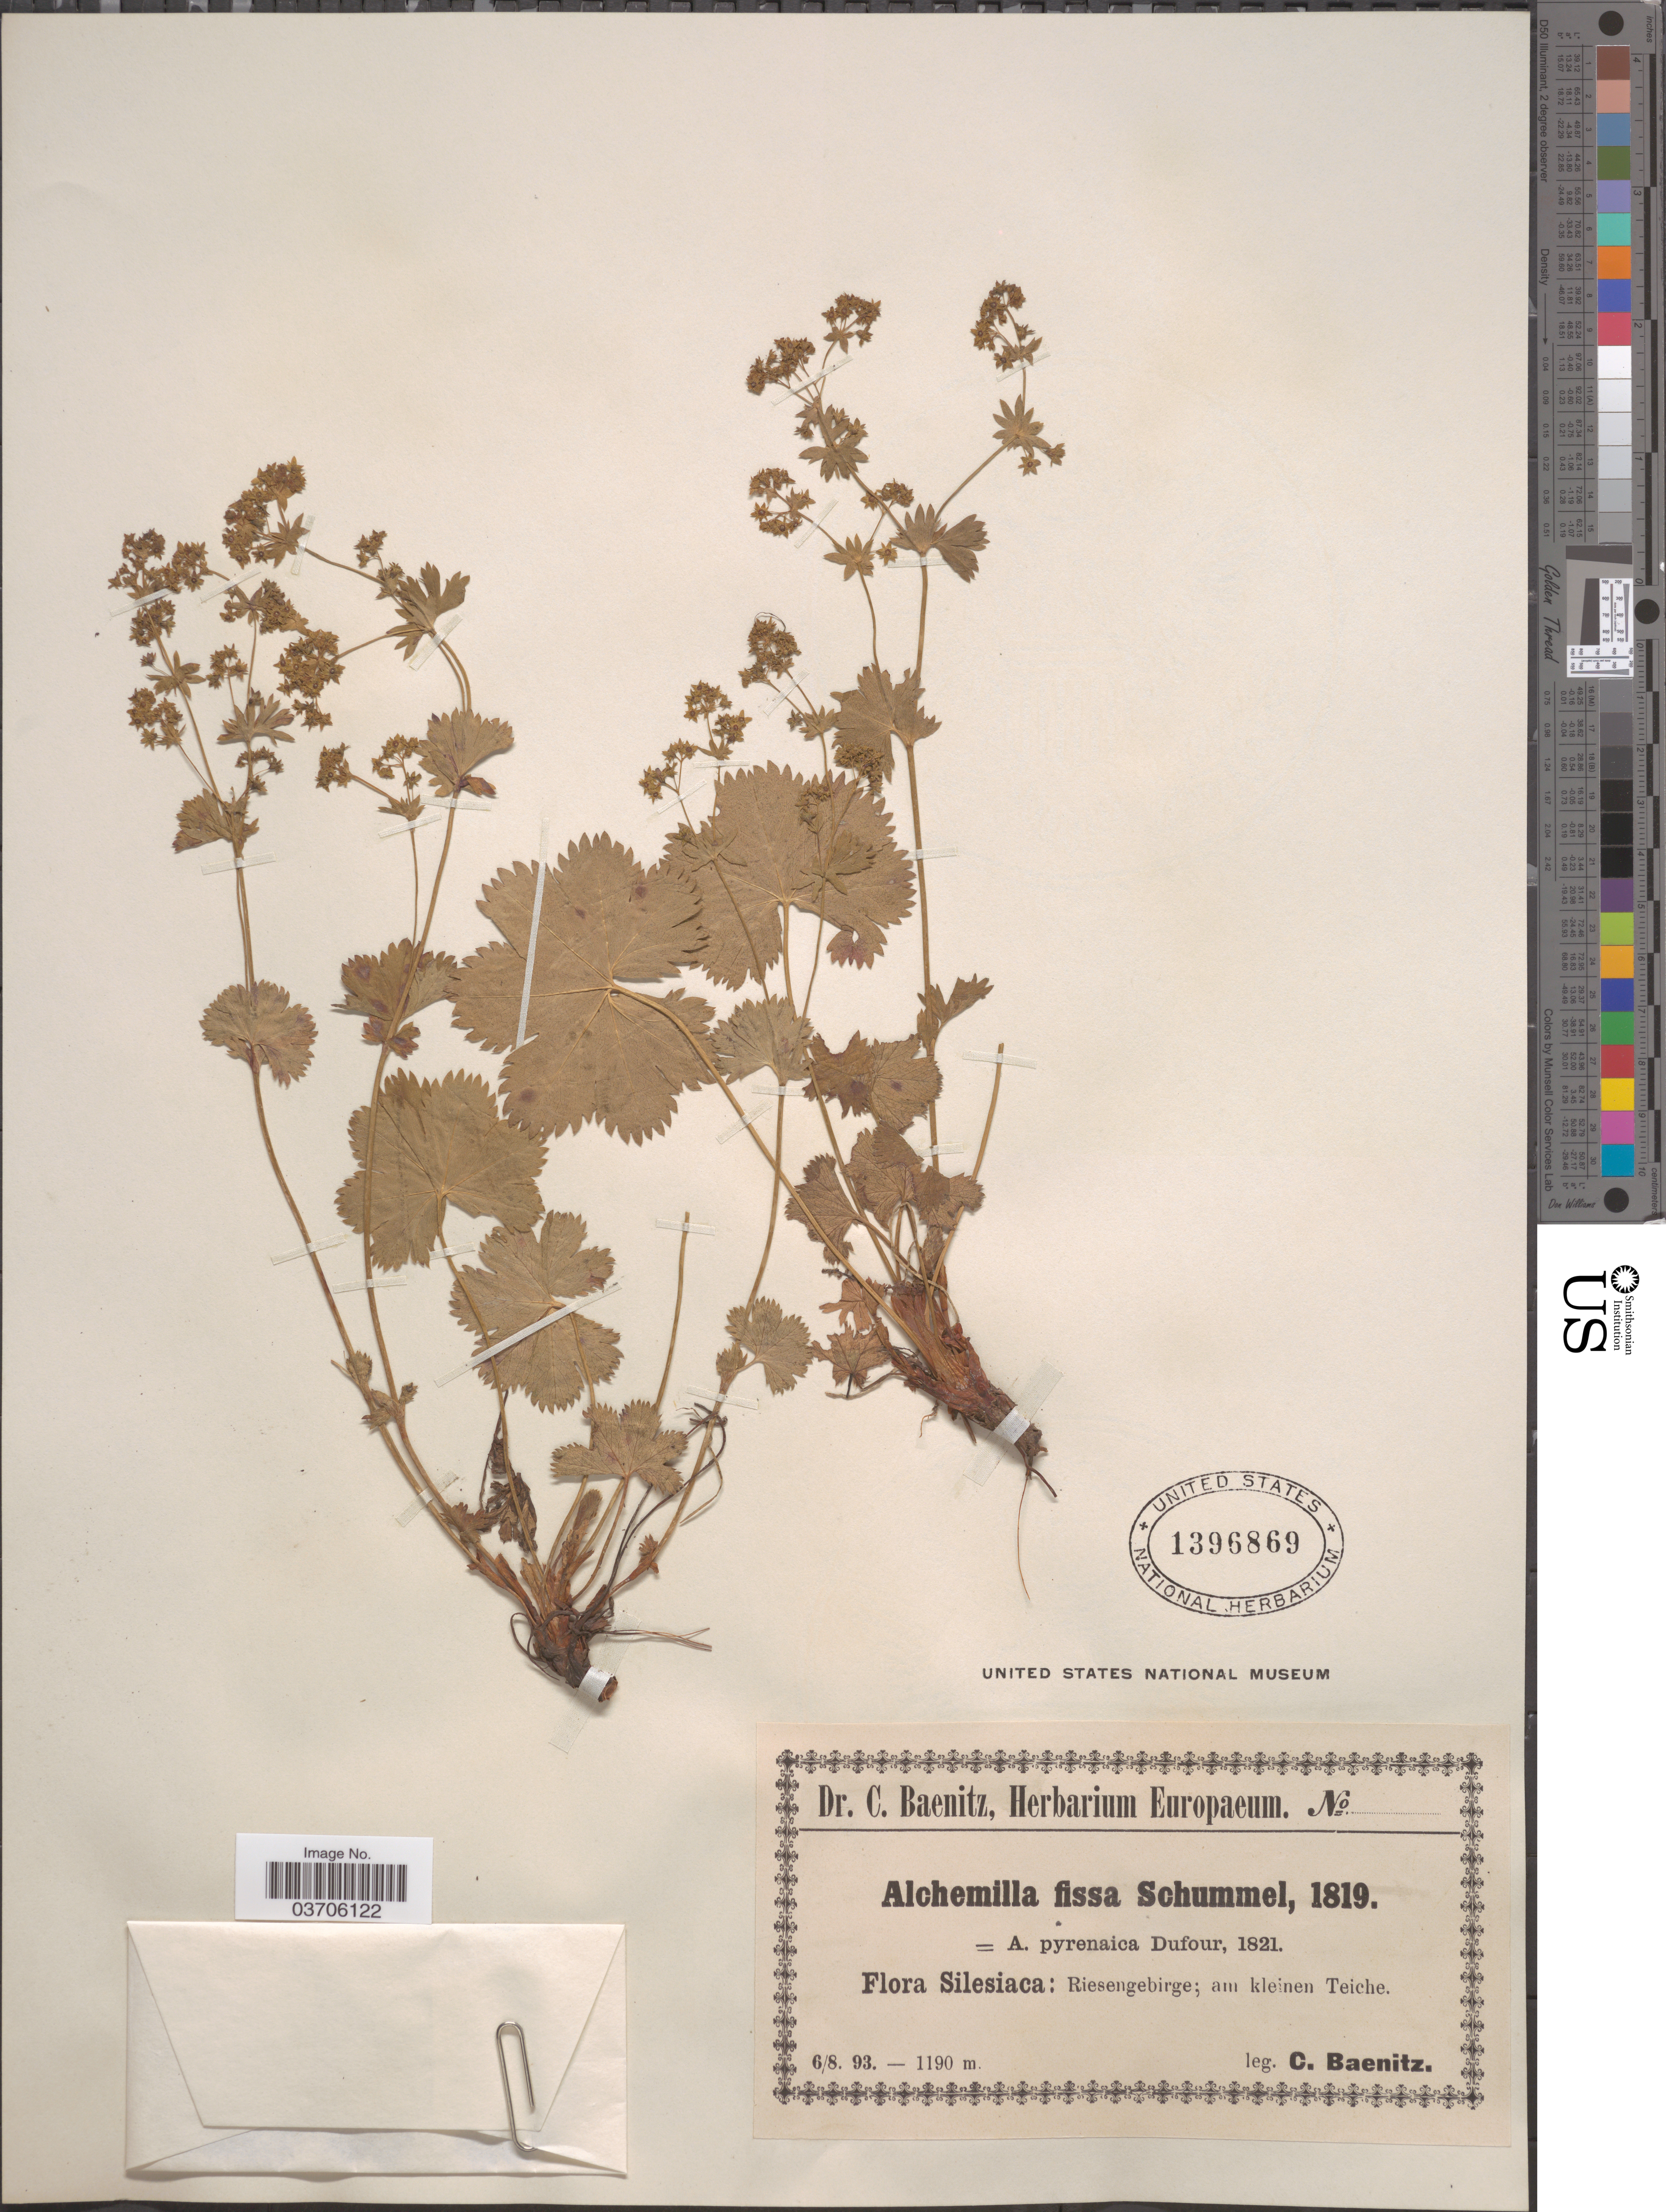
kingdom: Plantae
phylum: Tracheophyta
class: Magnoliopsida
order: Rosales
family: Rosaceae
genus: Alchemilla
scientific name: Alchemilla fissa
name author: Schum. ex Sturm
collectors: C. G. Baenitz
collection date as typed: Transcribed d/m/y: 6/8/93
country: Poland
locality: Silesiaca: Riesengebirge; am kleinen Teiche.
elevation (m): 1190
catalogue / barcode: US 1396869